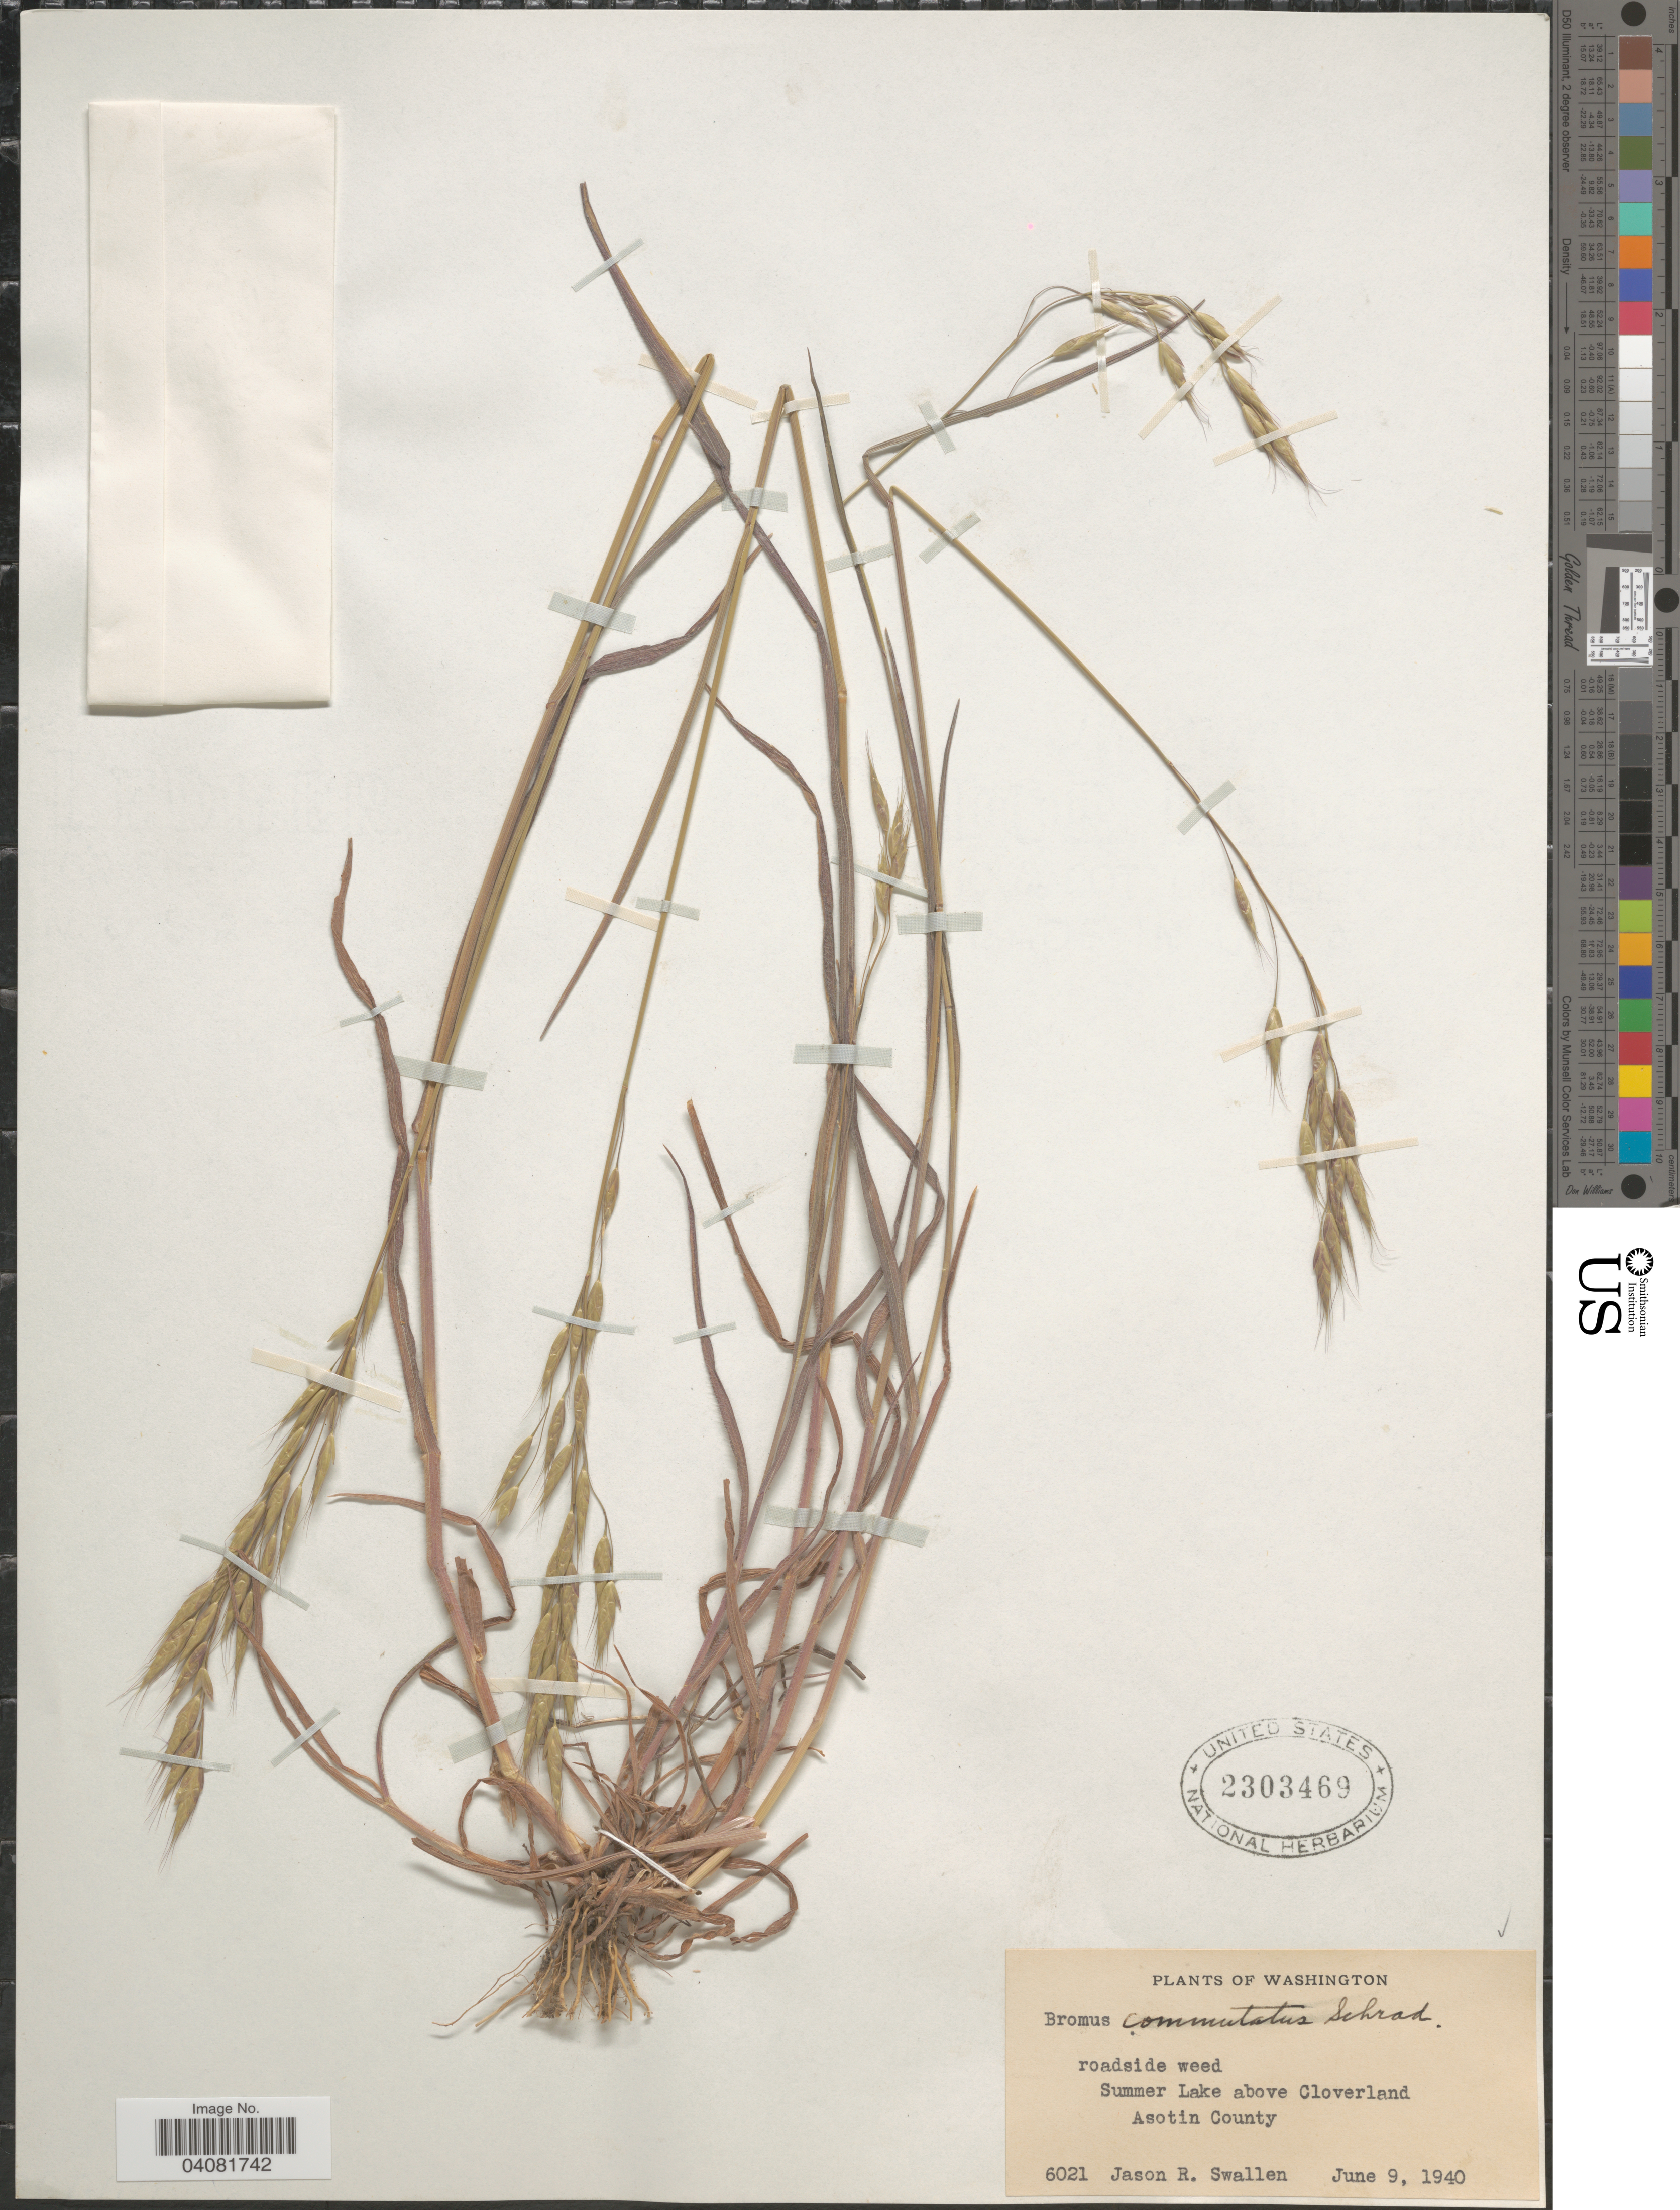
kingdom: Plantae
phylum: Tracheophyta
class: Liliopsida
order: Poales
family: Poaceae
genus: Bromus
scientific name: Bromus commutatus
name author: Schrad.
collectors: J. R. Swallen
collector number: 6021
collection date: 1940-06-09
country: United States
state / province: Washington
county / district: Asotin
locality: Roadside weed. Summer Lake above Cloverland. Asotin County.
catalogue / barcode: US 2303469